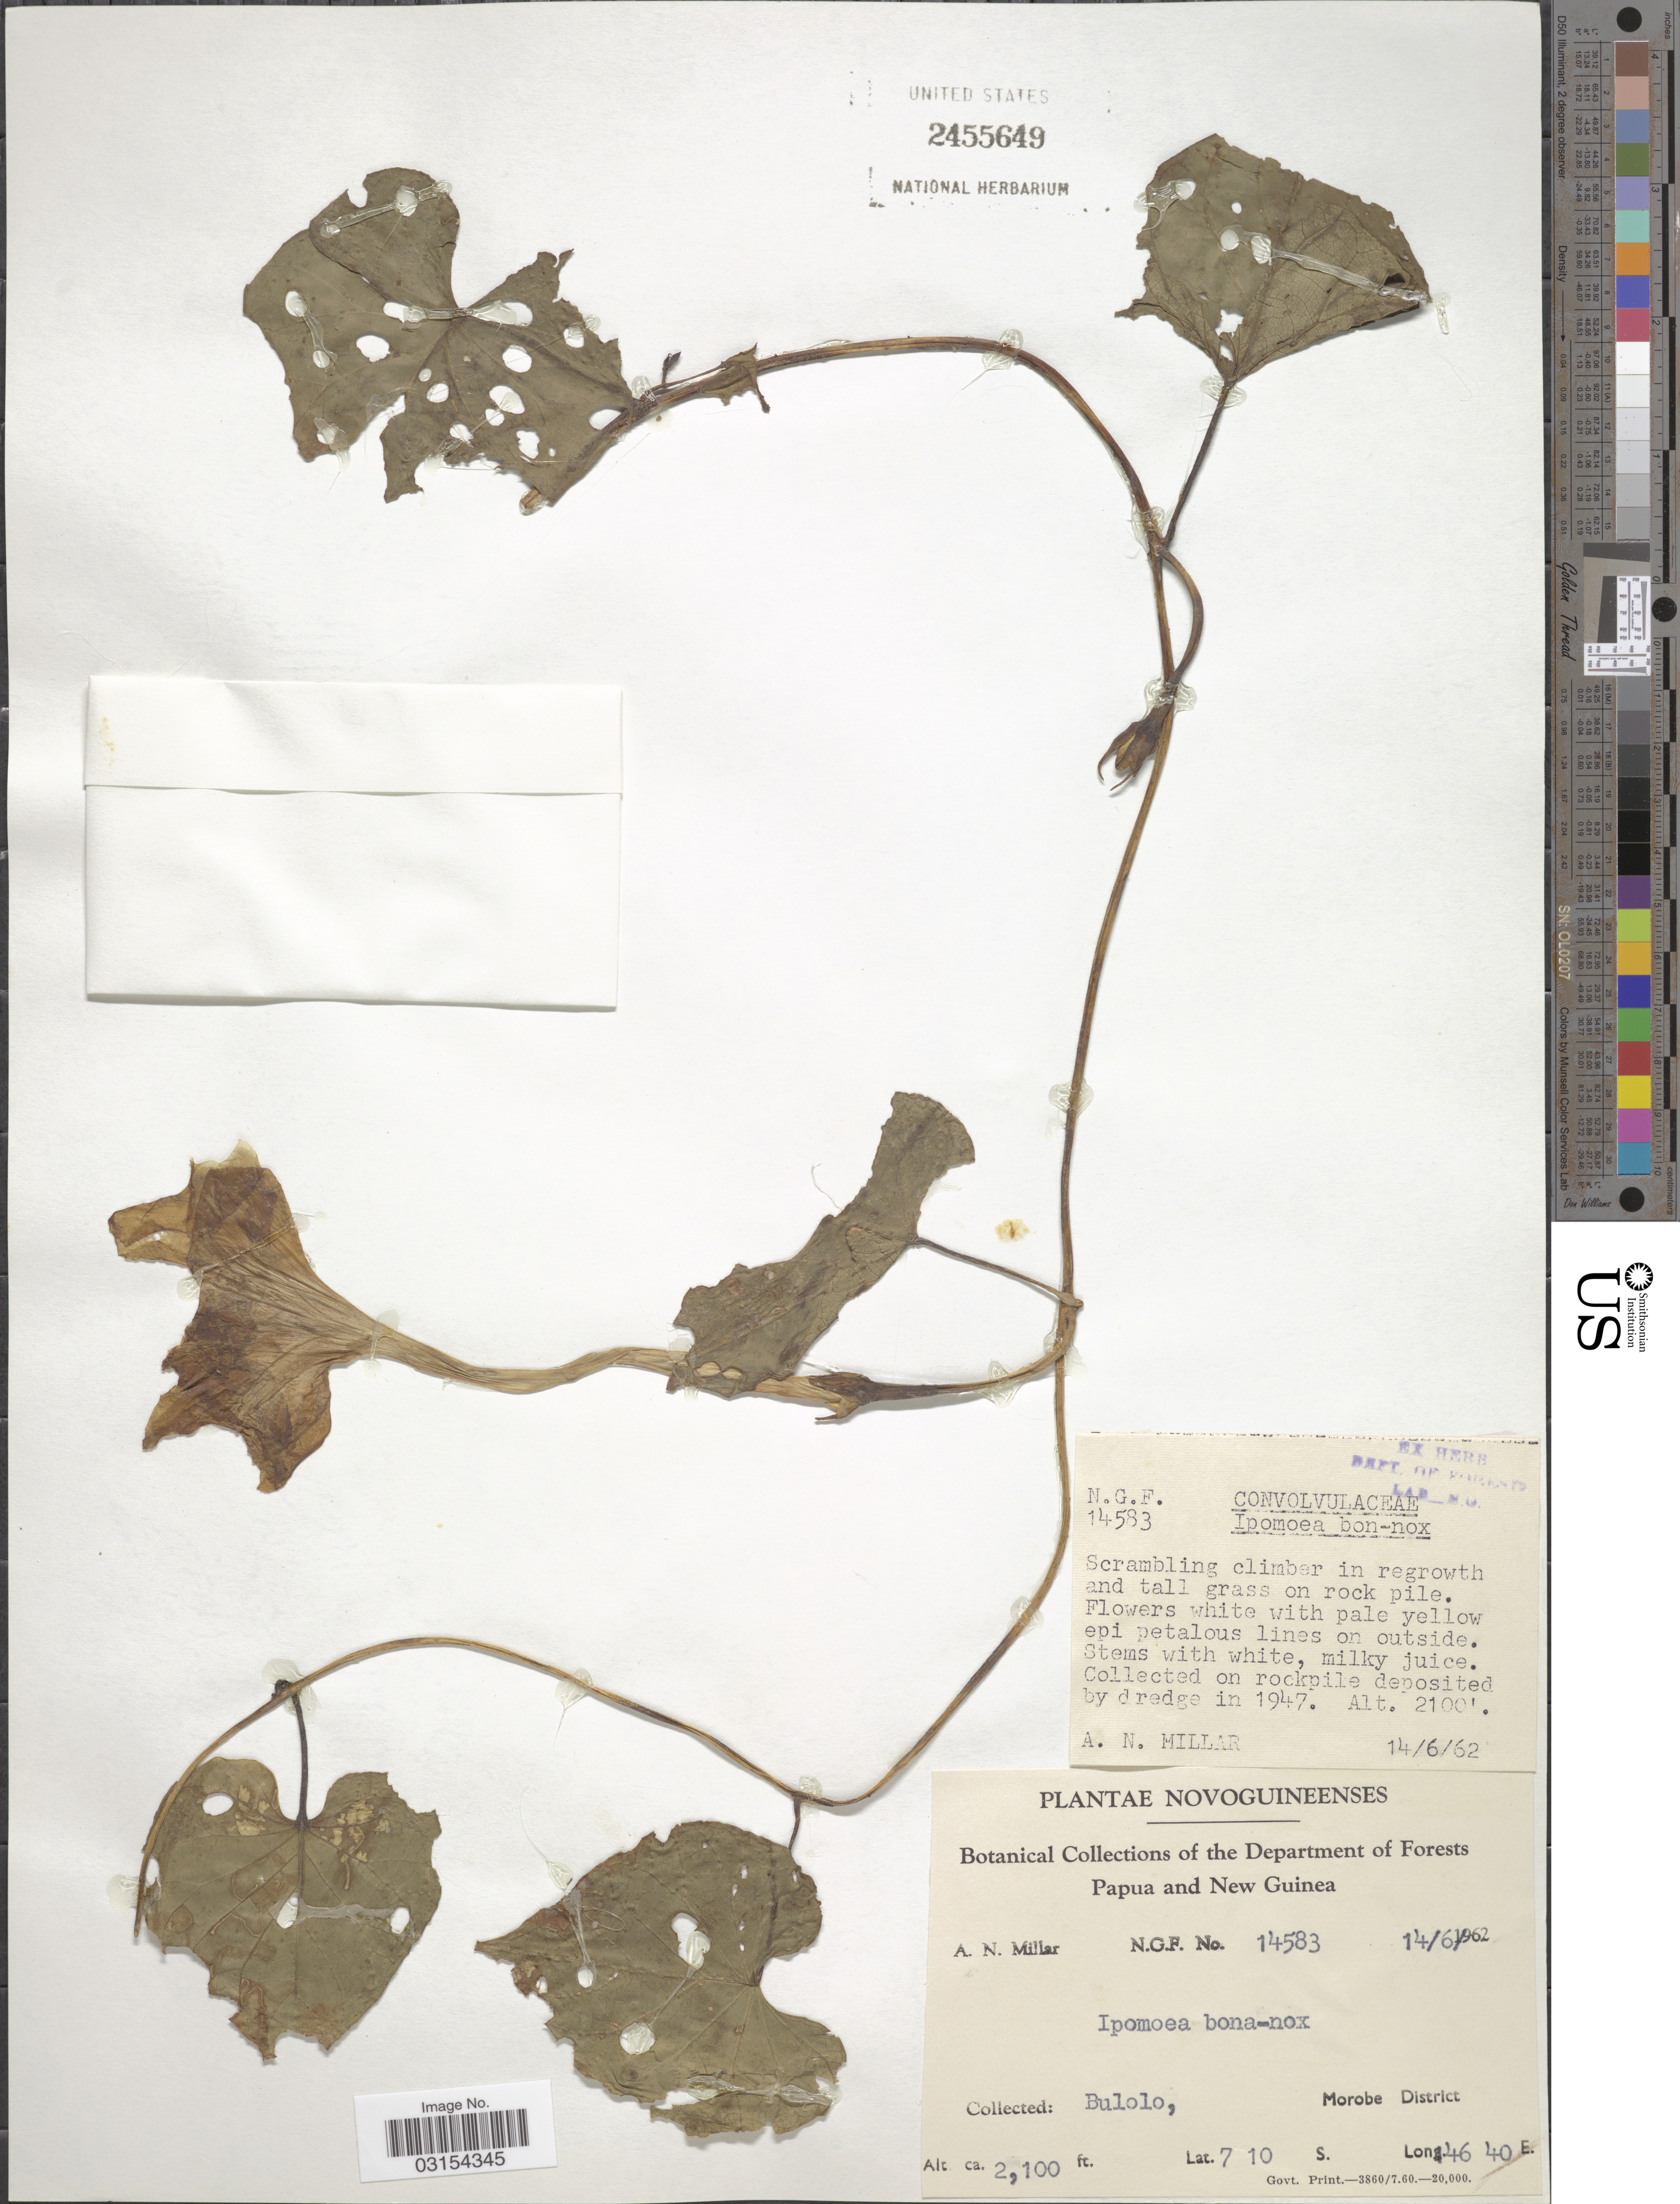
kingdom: Plantae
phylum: Tracheophyta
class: Magnoliopsida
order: Solanales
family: Convolvulaceae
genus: Ipomoea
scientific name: Ipomoea alba L.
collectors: A. Millar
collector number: NGF14583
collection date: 1962-06-14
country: Papua New Guinea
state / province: Morobe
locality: Novoguineenses. Bulolo, Morobe District.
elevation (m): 640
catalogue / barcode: US 2455649